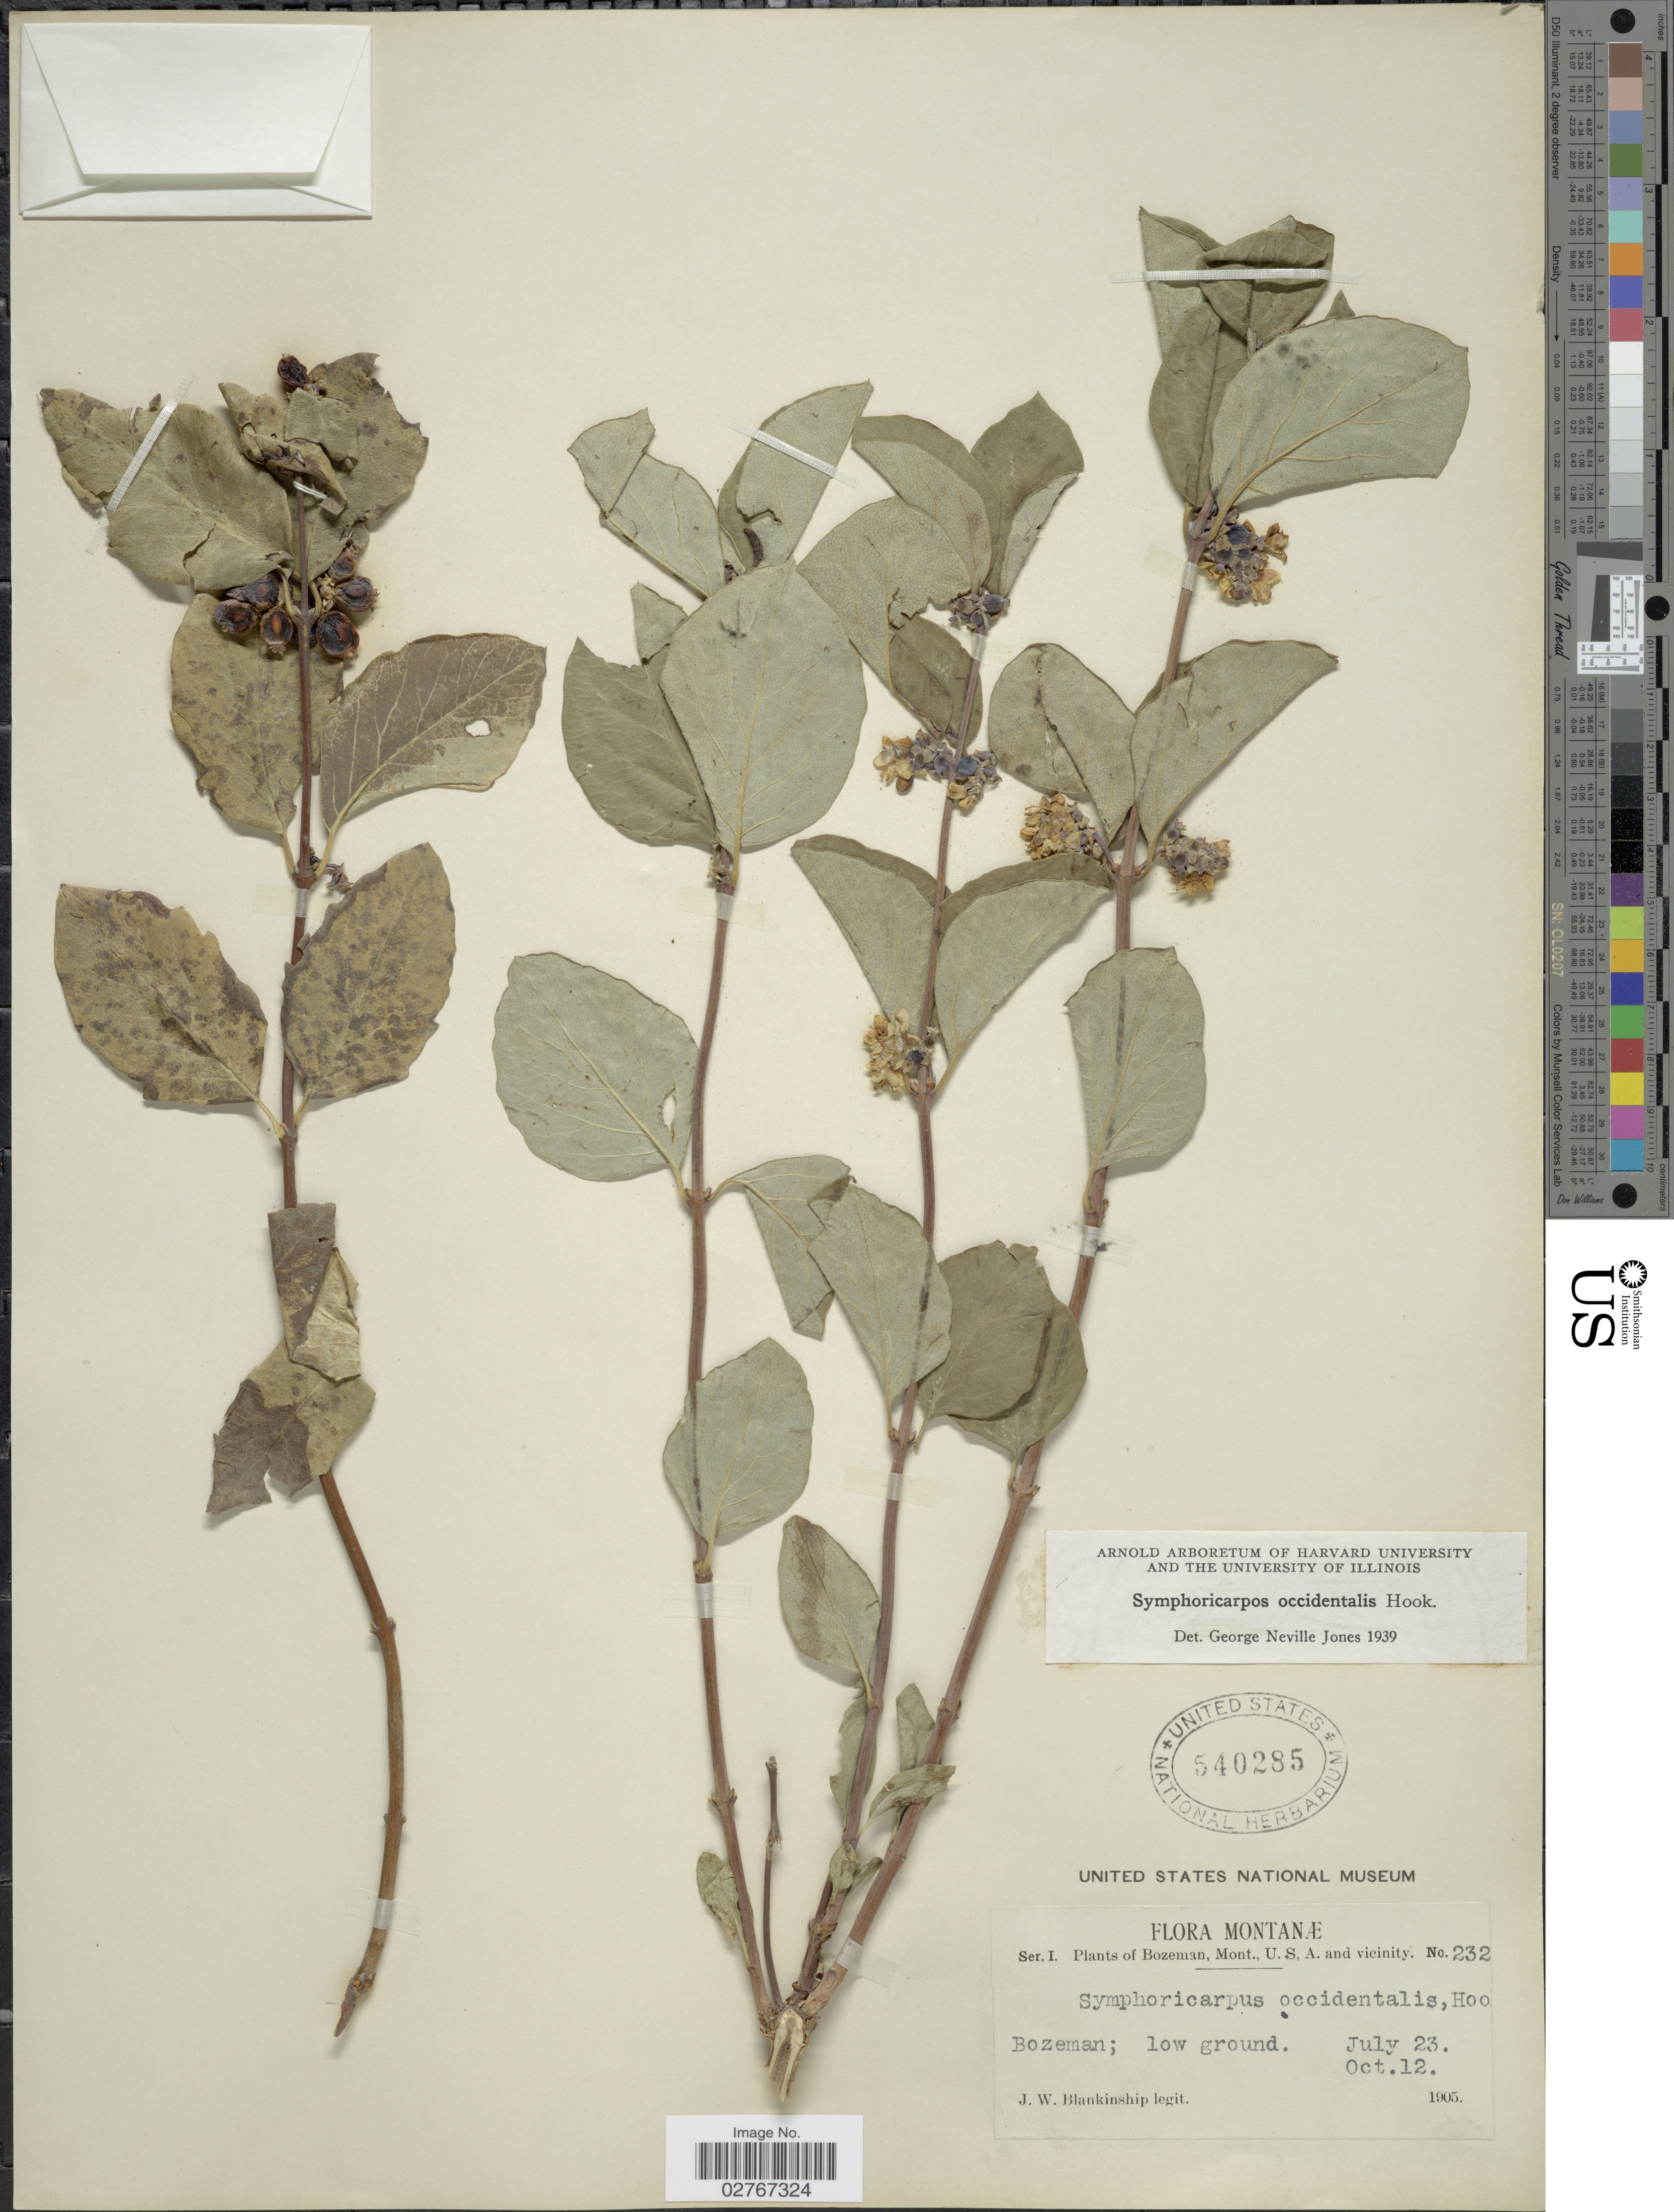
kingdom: Plantae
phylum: Tracheophyta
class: Magnoliopsida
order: Dipsacales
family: Caprifoliaceae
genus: Symphoricarpos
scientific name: Symphoricarpos occidentalis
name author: (R. Br.) Hook.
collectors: J. W. Blankinship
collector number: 232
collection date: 1905-07-23/1905-10-12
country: United States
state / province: Montana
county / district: Gallatin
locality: Bozeman.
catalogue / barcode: US 540285